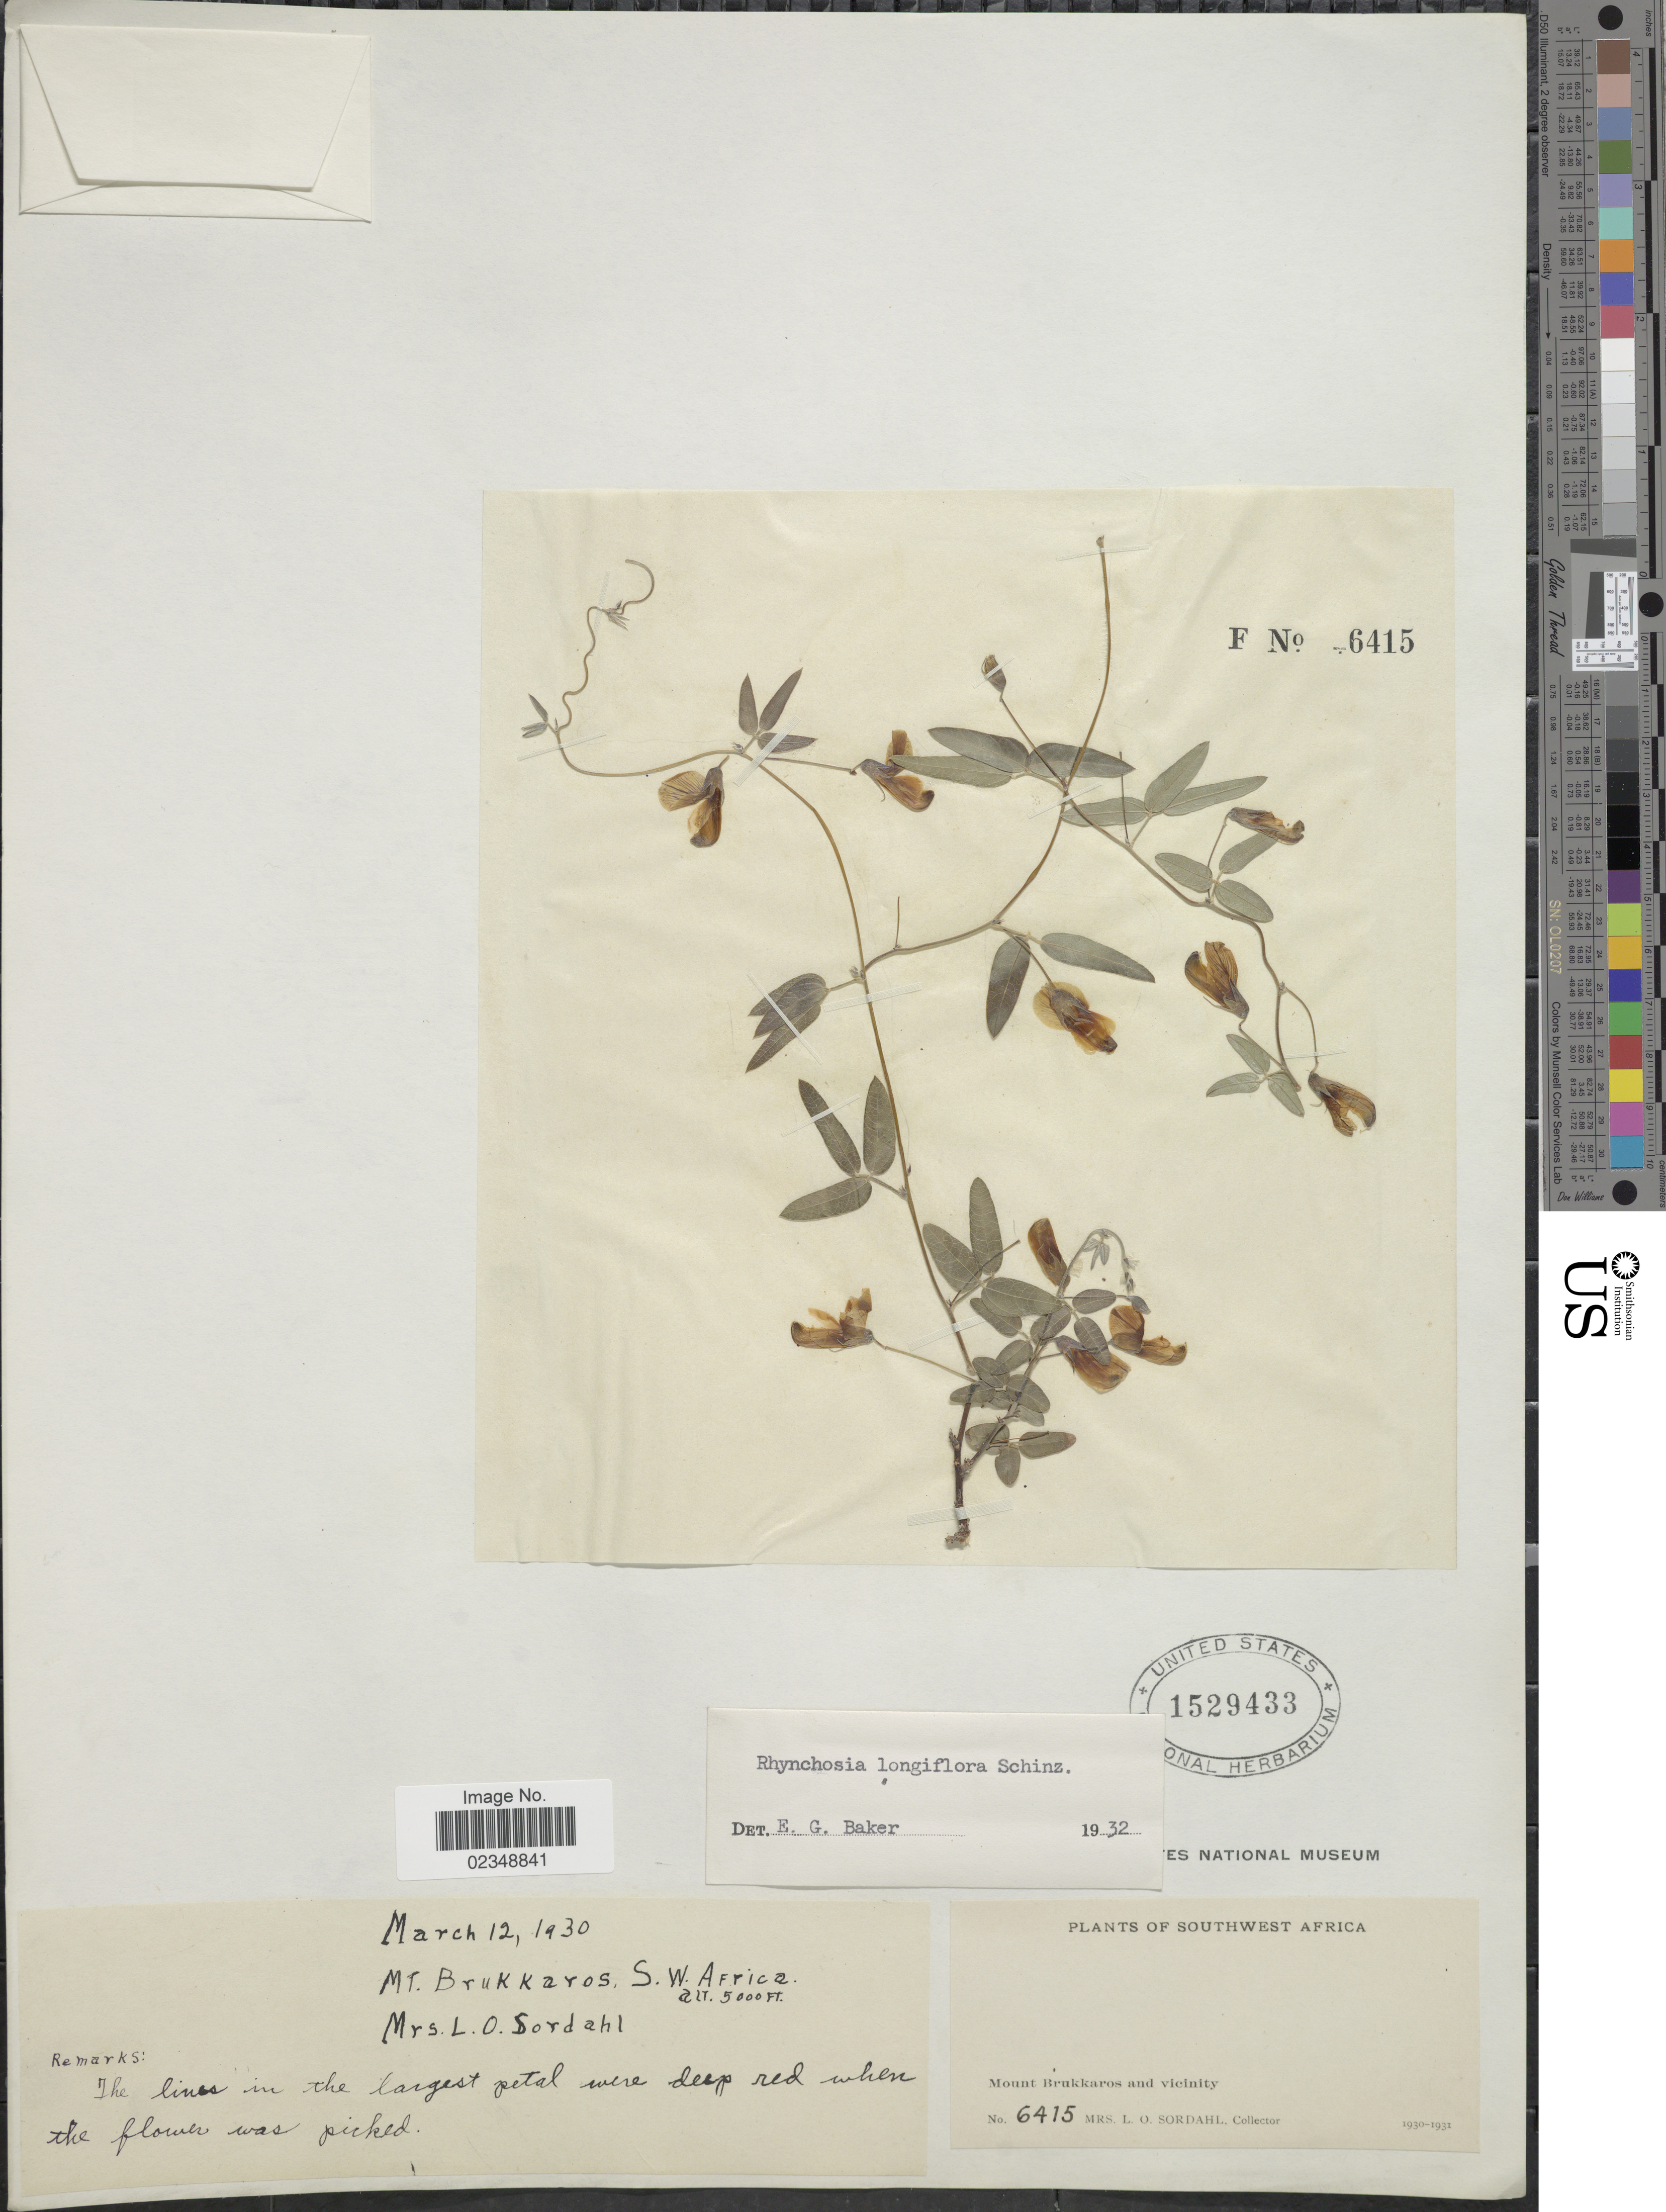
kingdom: Plantae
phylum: Tracheophyta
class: Magnoliopsida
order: Fabales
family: Fabaceae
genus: Rhynchosia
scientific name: Rhynchosia longiflora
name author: Schinz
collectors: L. Sordahl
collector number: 6415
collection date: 1930-03-12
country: South Africa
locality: Mt. Brukkaros. S.W. Africa. Mount Brukkaros and vicinity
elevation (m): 1524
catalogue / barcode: US 1529433